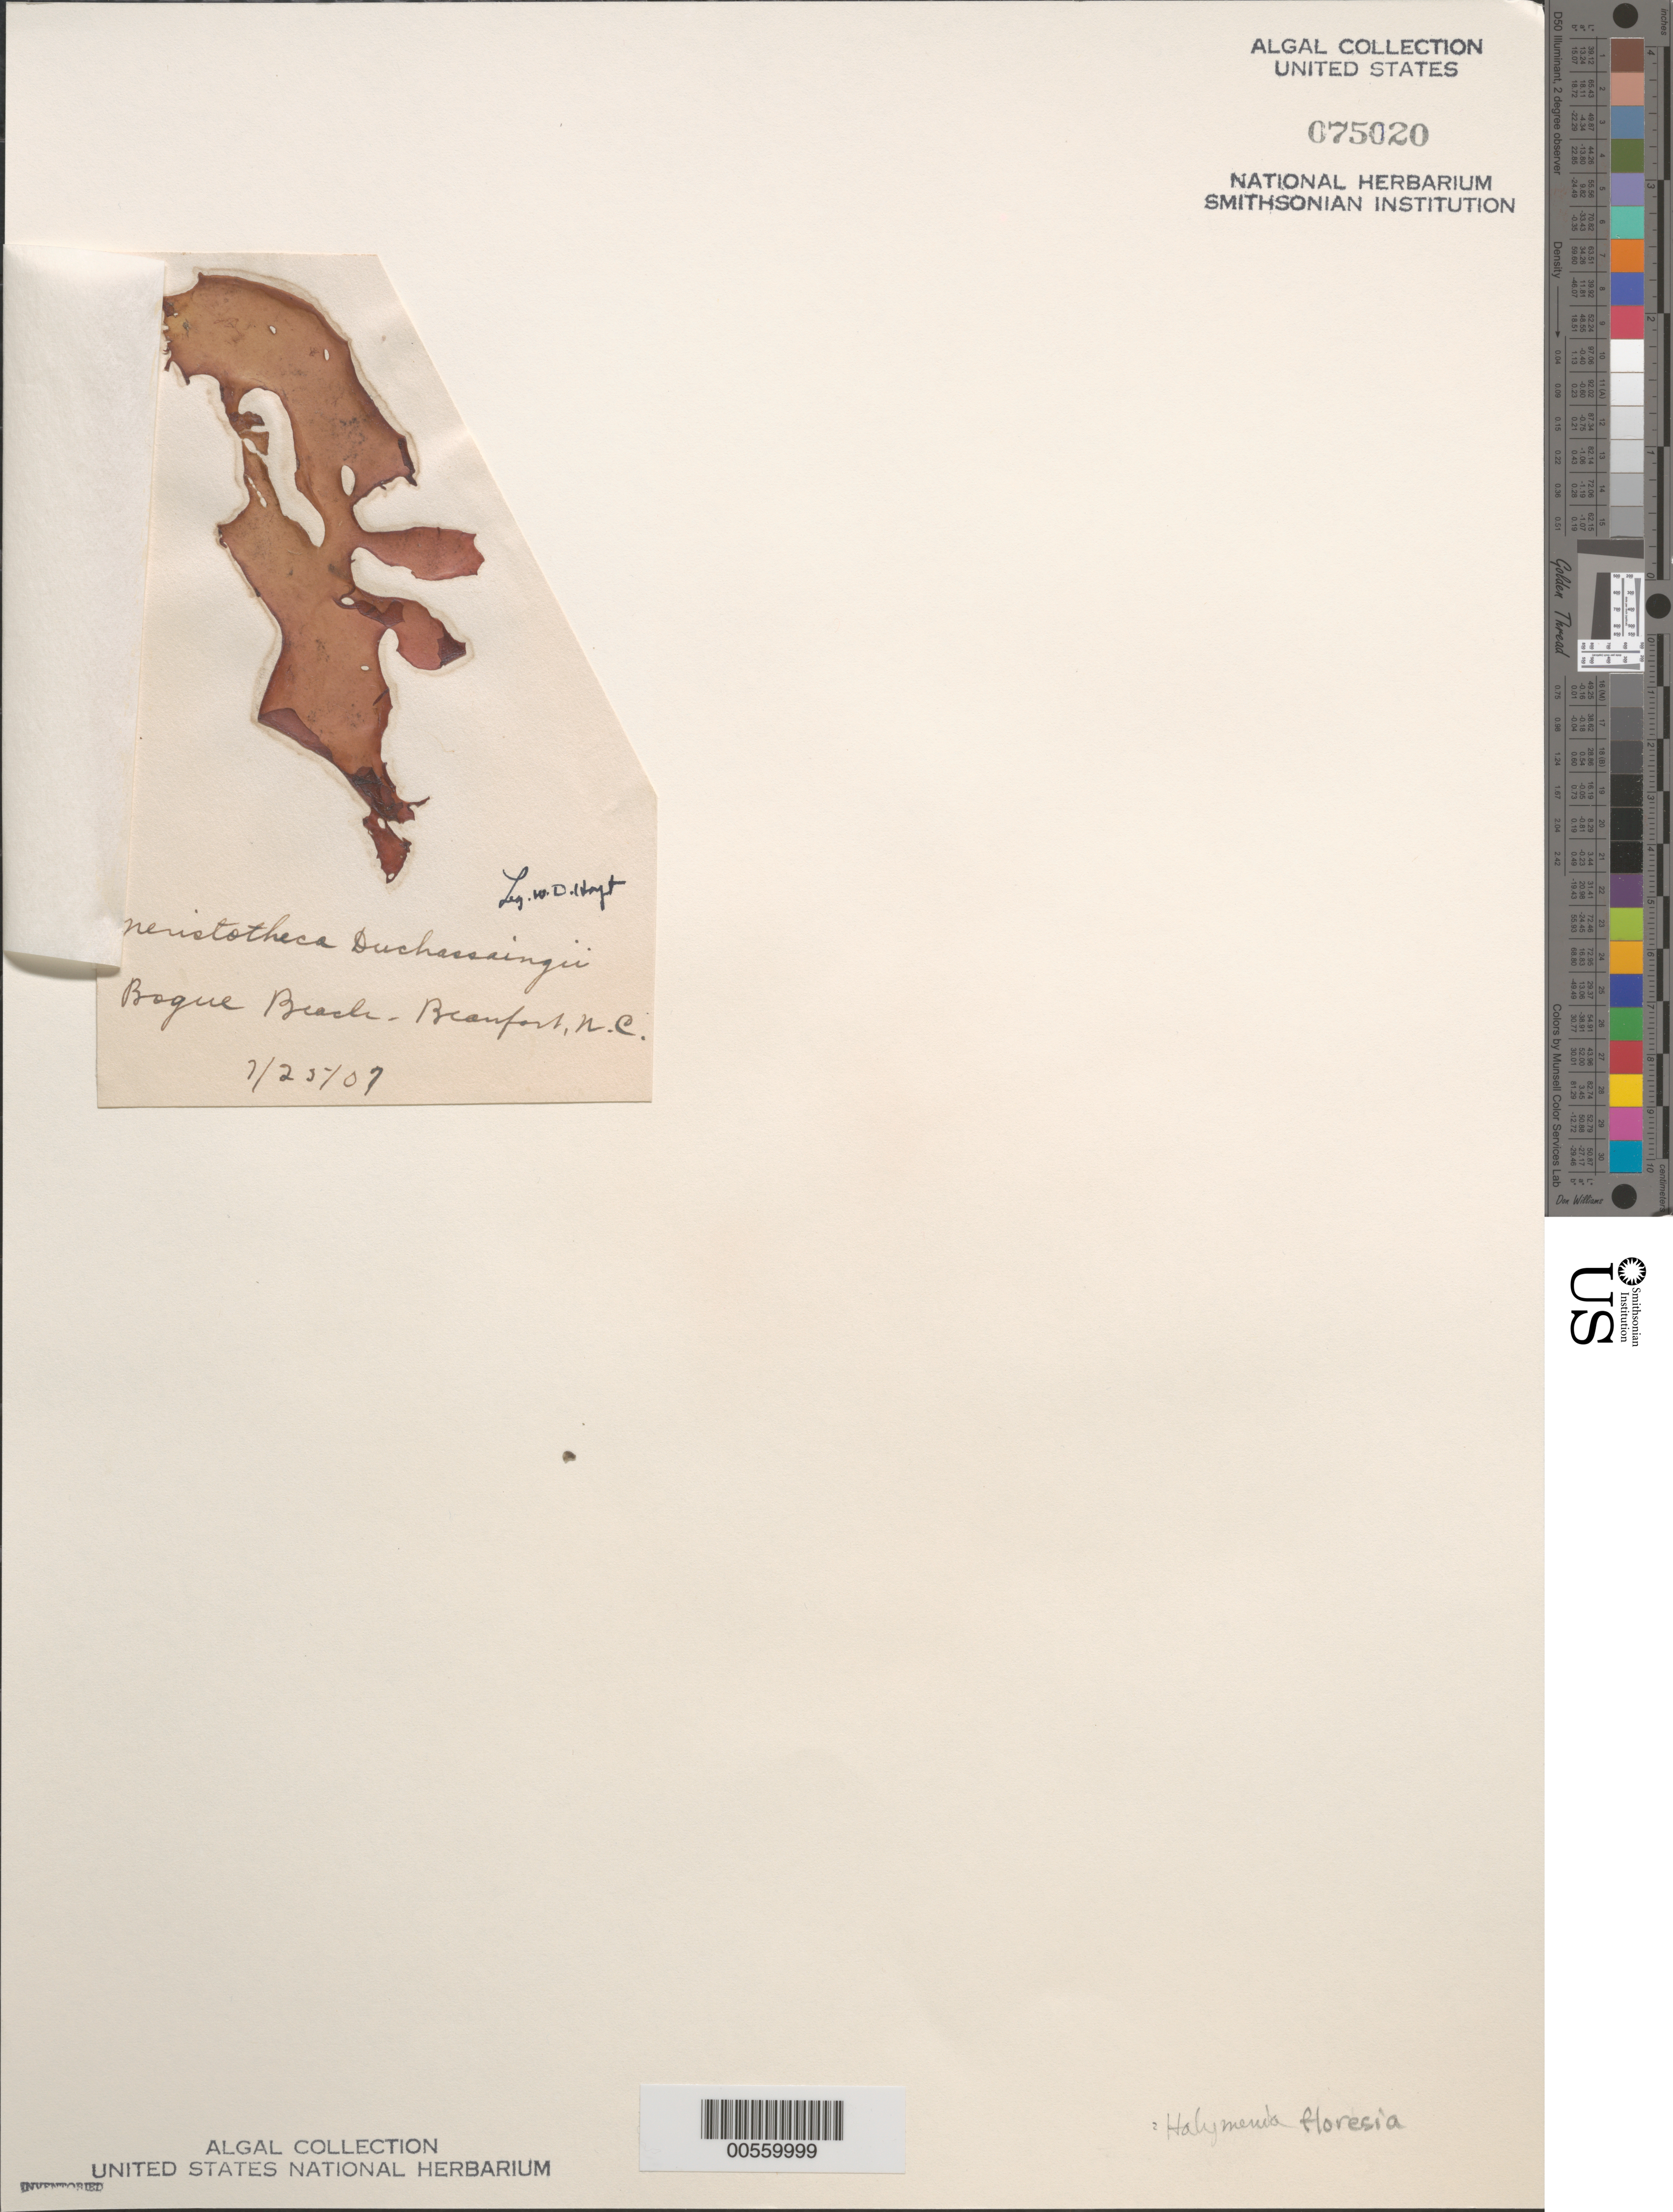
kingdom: Plantae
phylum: Rhodophyta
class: Florideophyceae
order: Halymeniales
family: Halymeniaceae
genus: Halymenia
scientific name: Halymenia floresii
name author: (Clemente) C. Agardh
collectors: W. D. Hoyt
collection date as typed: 25 Jul 1907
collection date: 1907-07-25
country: United States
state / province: North Carolina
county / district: Carteret County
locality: Beaufort, Bogue Beach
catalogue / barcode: US 75020